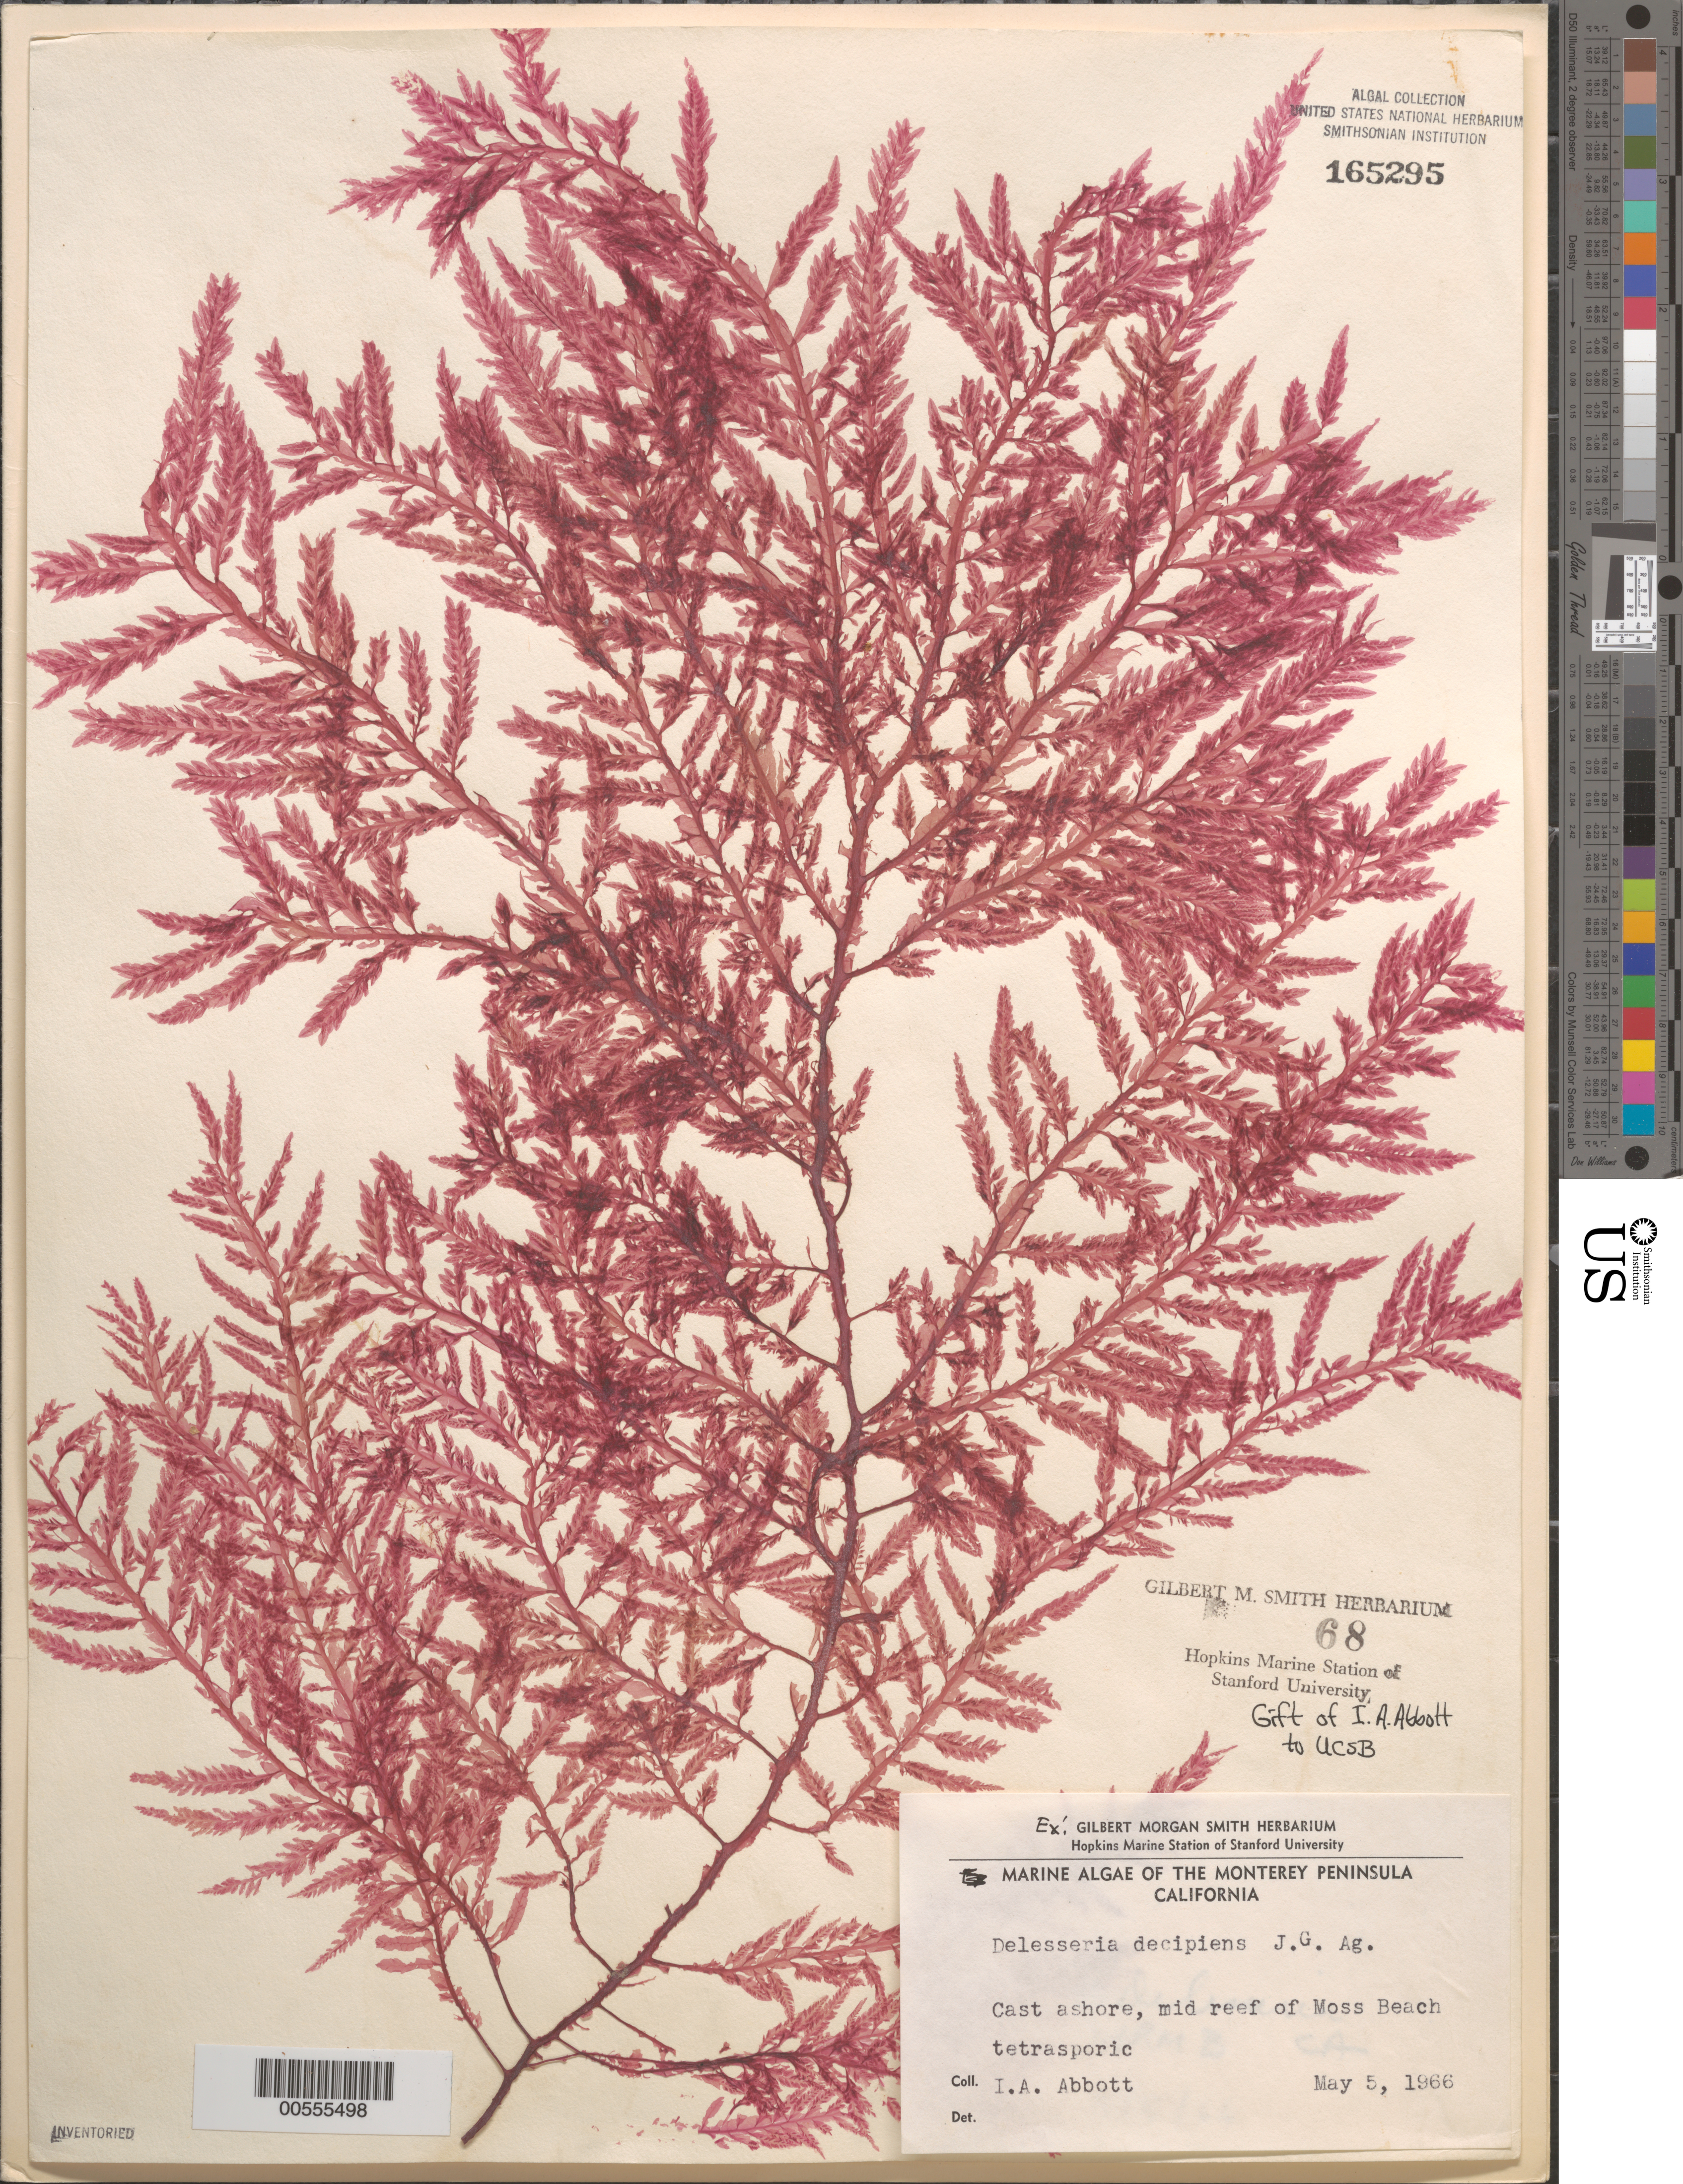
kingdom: Plantae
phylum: Rhodophyta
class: Florideophyceae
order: Ceramiales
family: Delesseriaceae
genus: Cumathamnion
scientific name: Cumathamnion decipiens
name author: (J. Agardh) M.J. Wynne & G.W. Saunders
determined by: Algae name updating Project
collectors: I. A. Abbott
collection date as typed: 05 May 1966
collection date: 1966-05-05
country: United States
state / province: California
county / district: Monterey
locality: Middle reef of Moss Beach, Monterey Peninsula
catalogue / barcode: US 165295